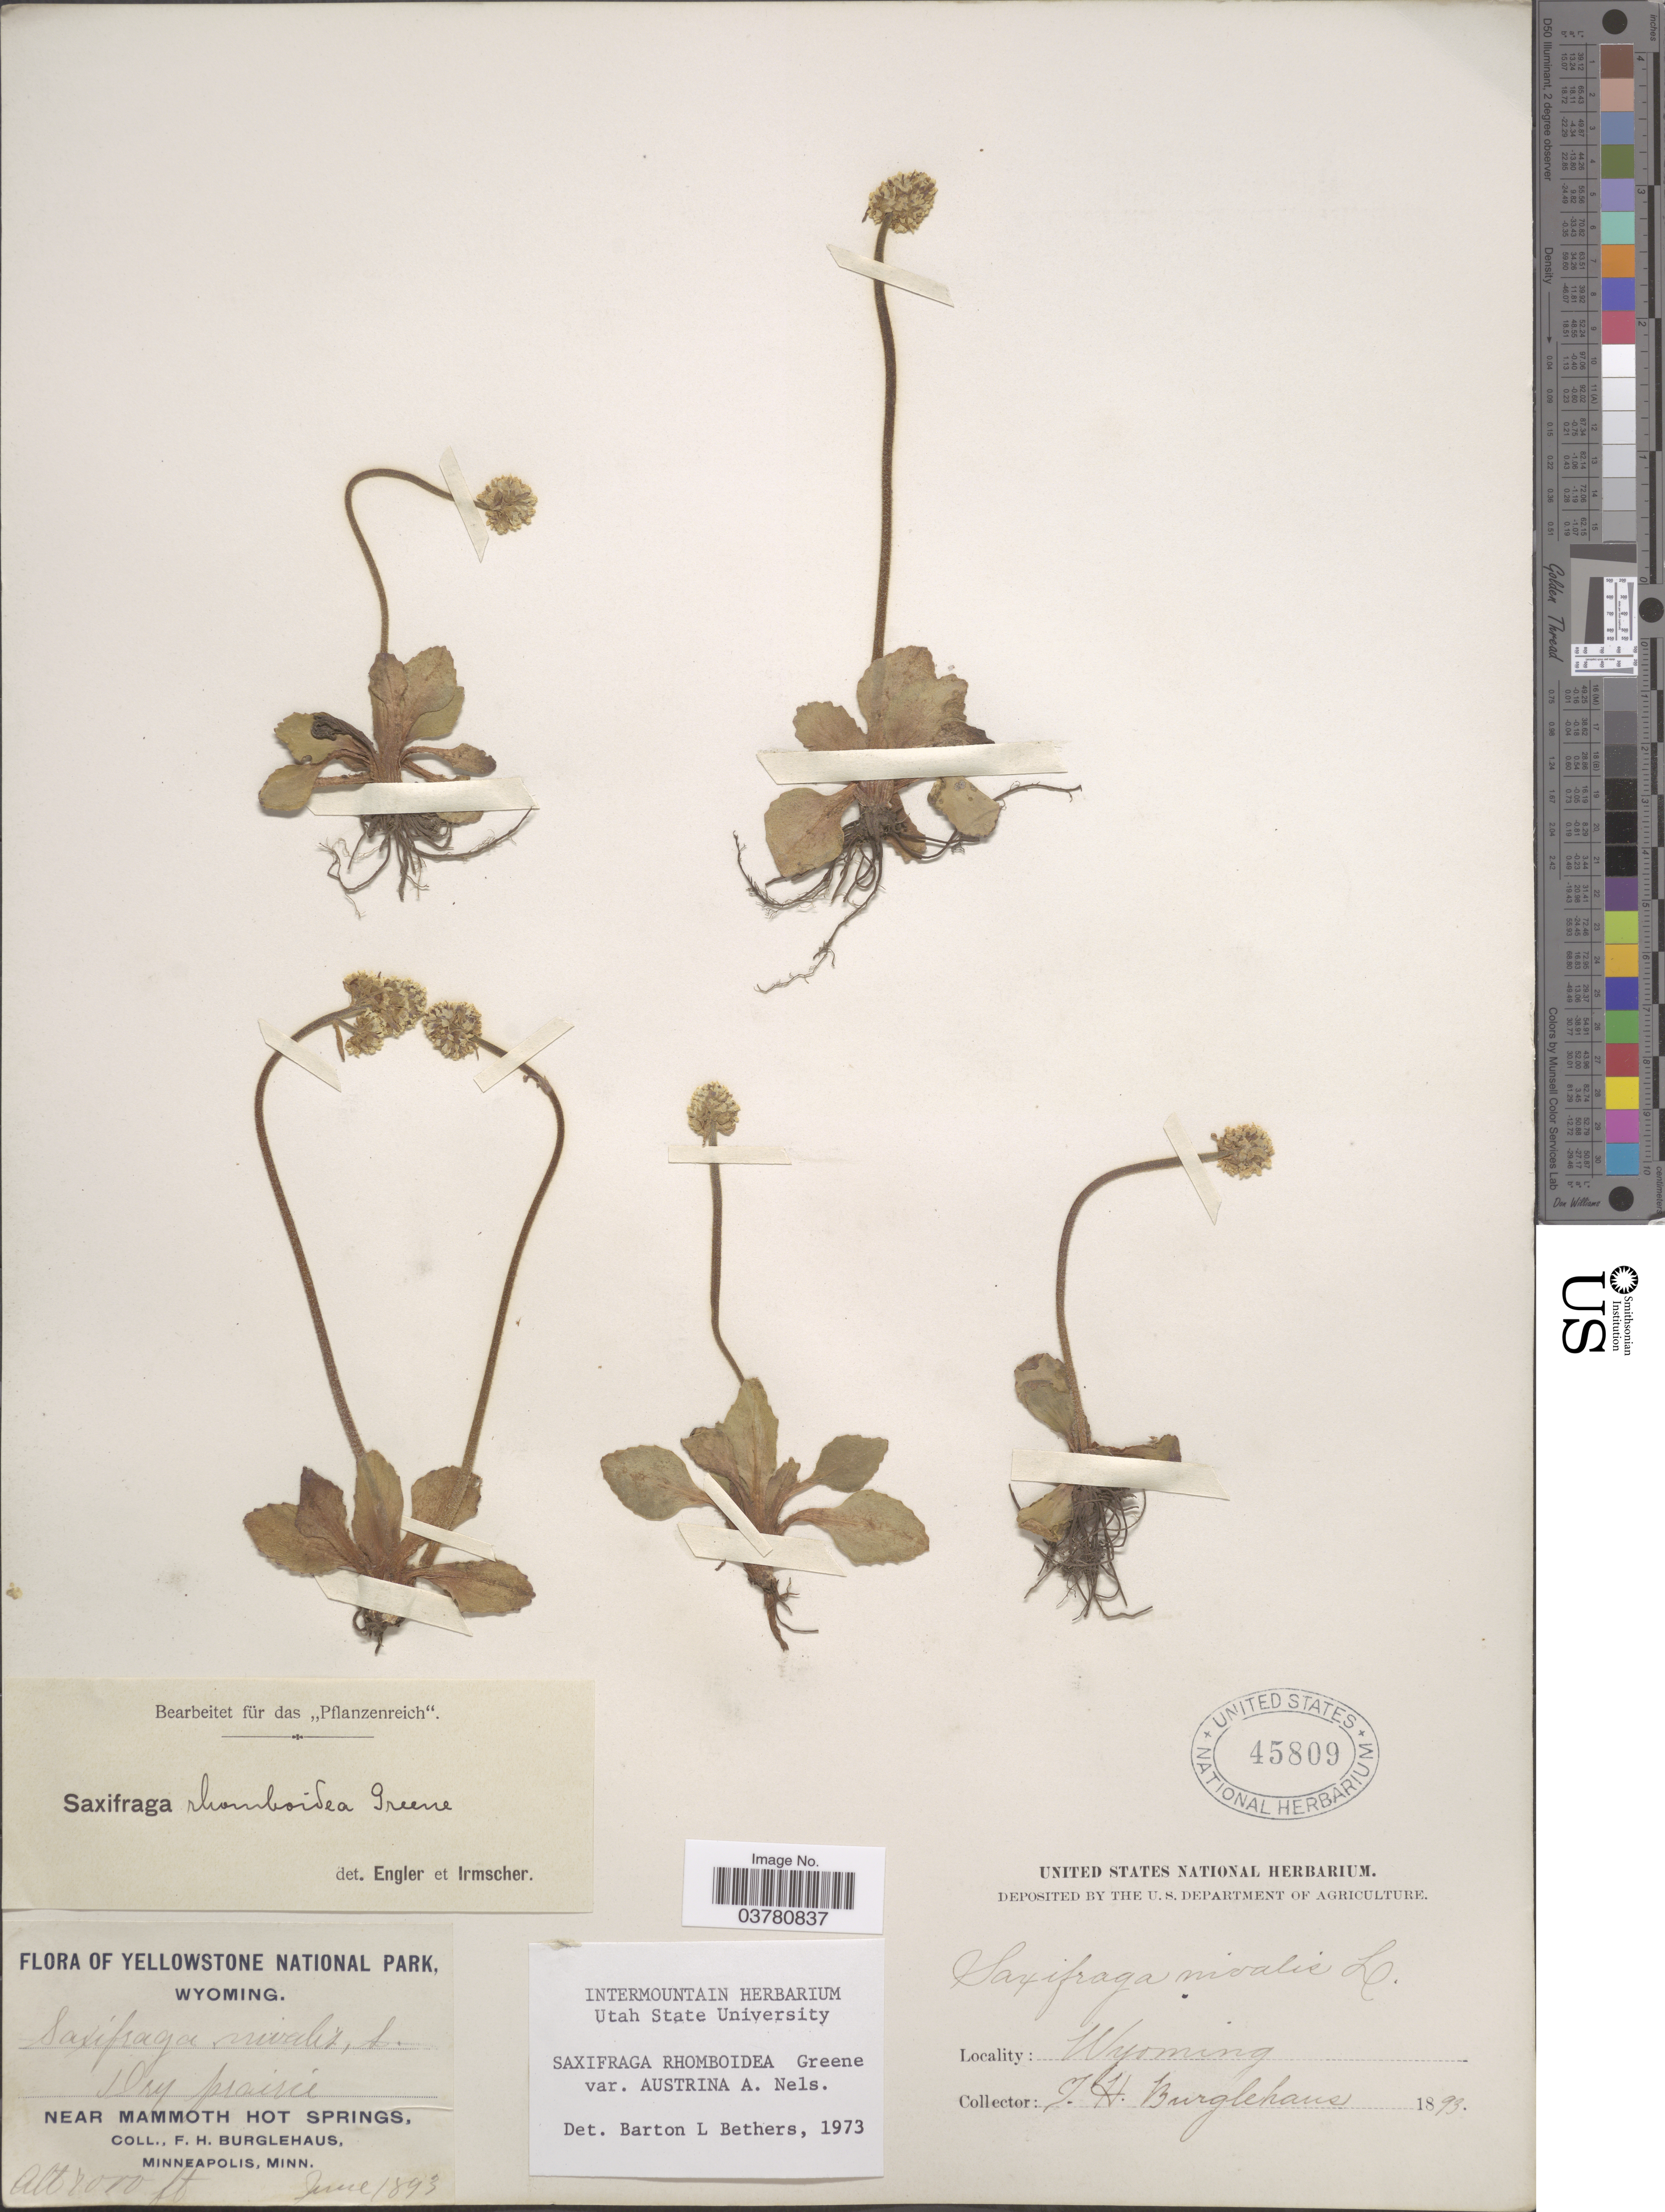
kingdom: Plantae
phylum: Tracheophyta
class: Magnoliopsida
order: Saxifragales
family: Saxifragaceae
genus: Micranthes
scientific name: Micranthes rhomboidea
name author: (Greene) Small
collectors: F. Burglehaus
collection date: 1893-06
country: United States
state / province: Wyoming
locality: Yellowstone National Park. Near Mammoth Hot Springs.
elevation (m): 2134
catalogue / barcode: US 45809